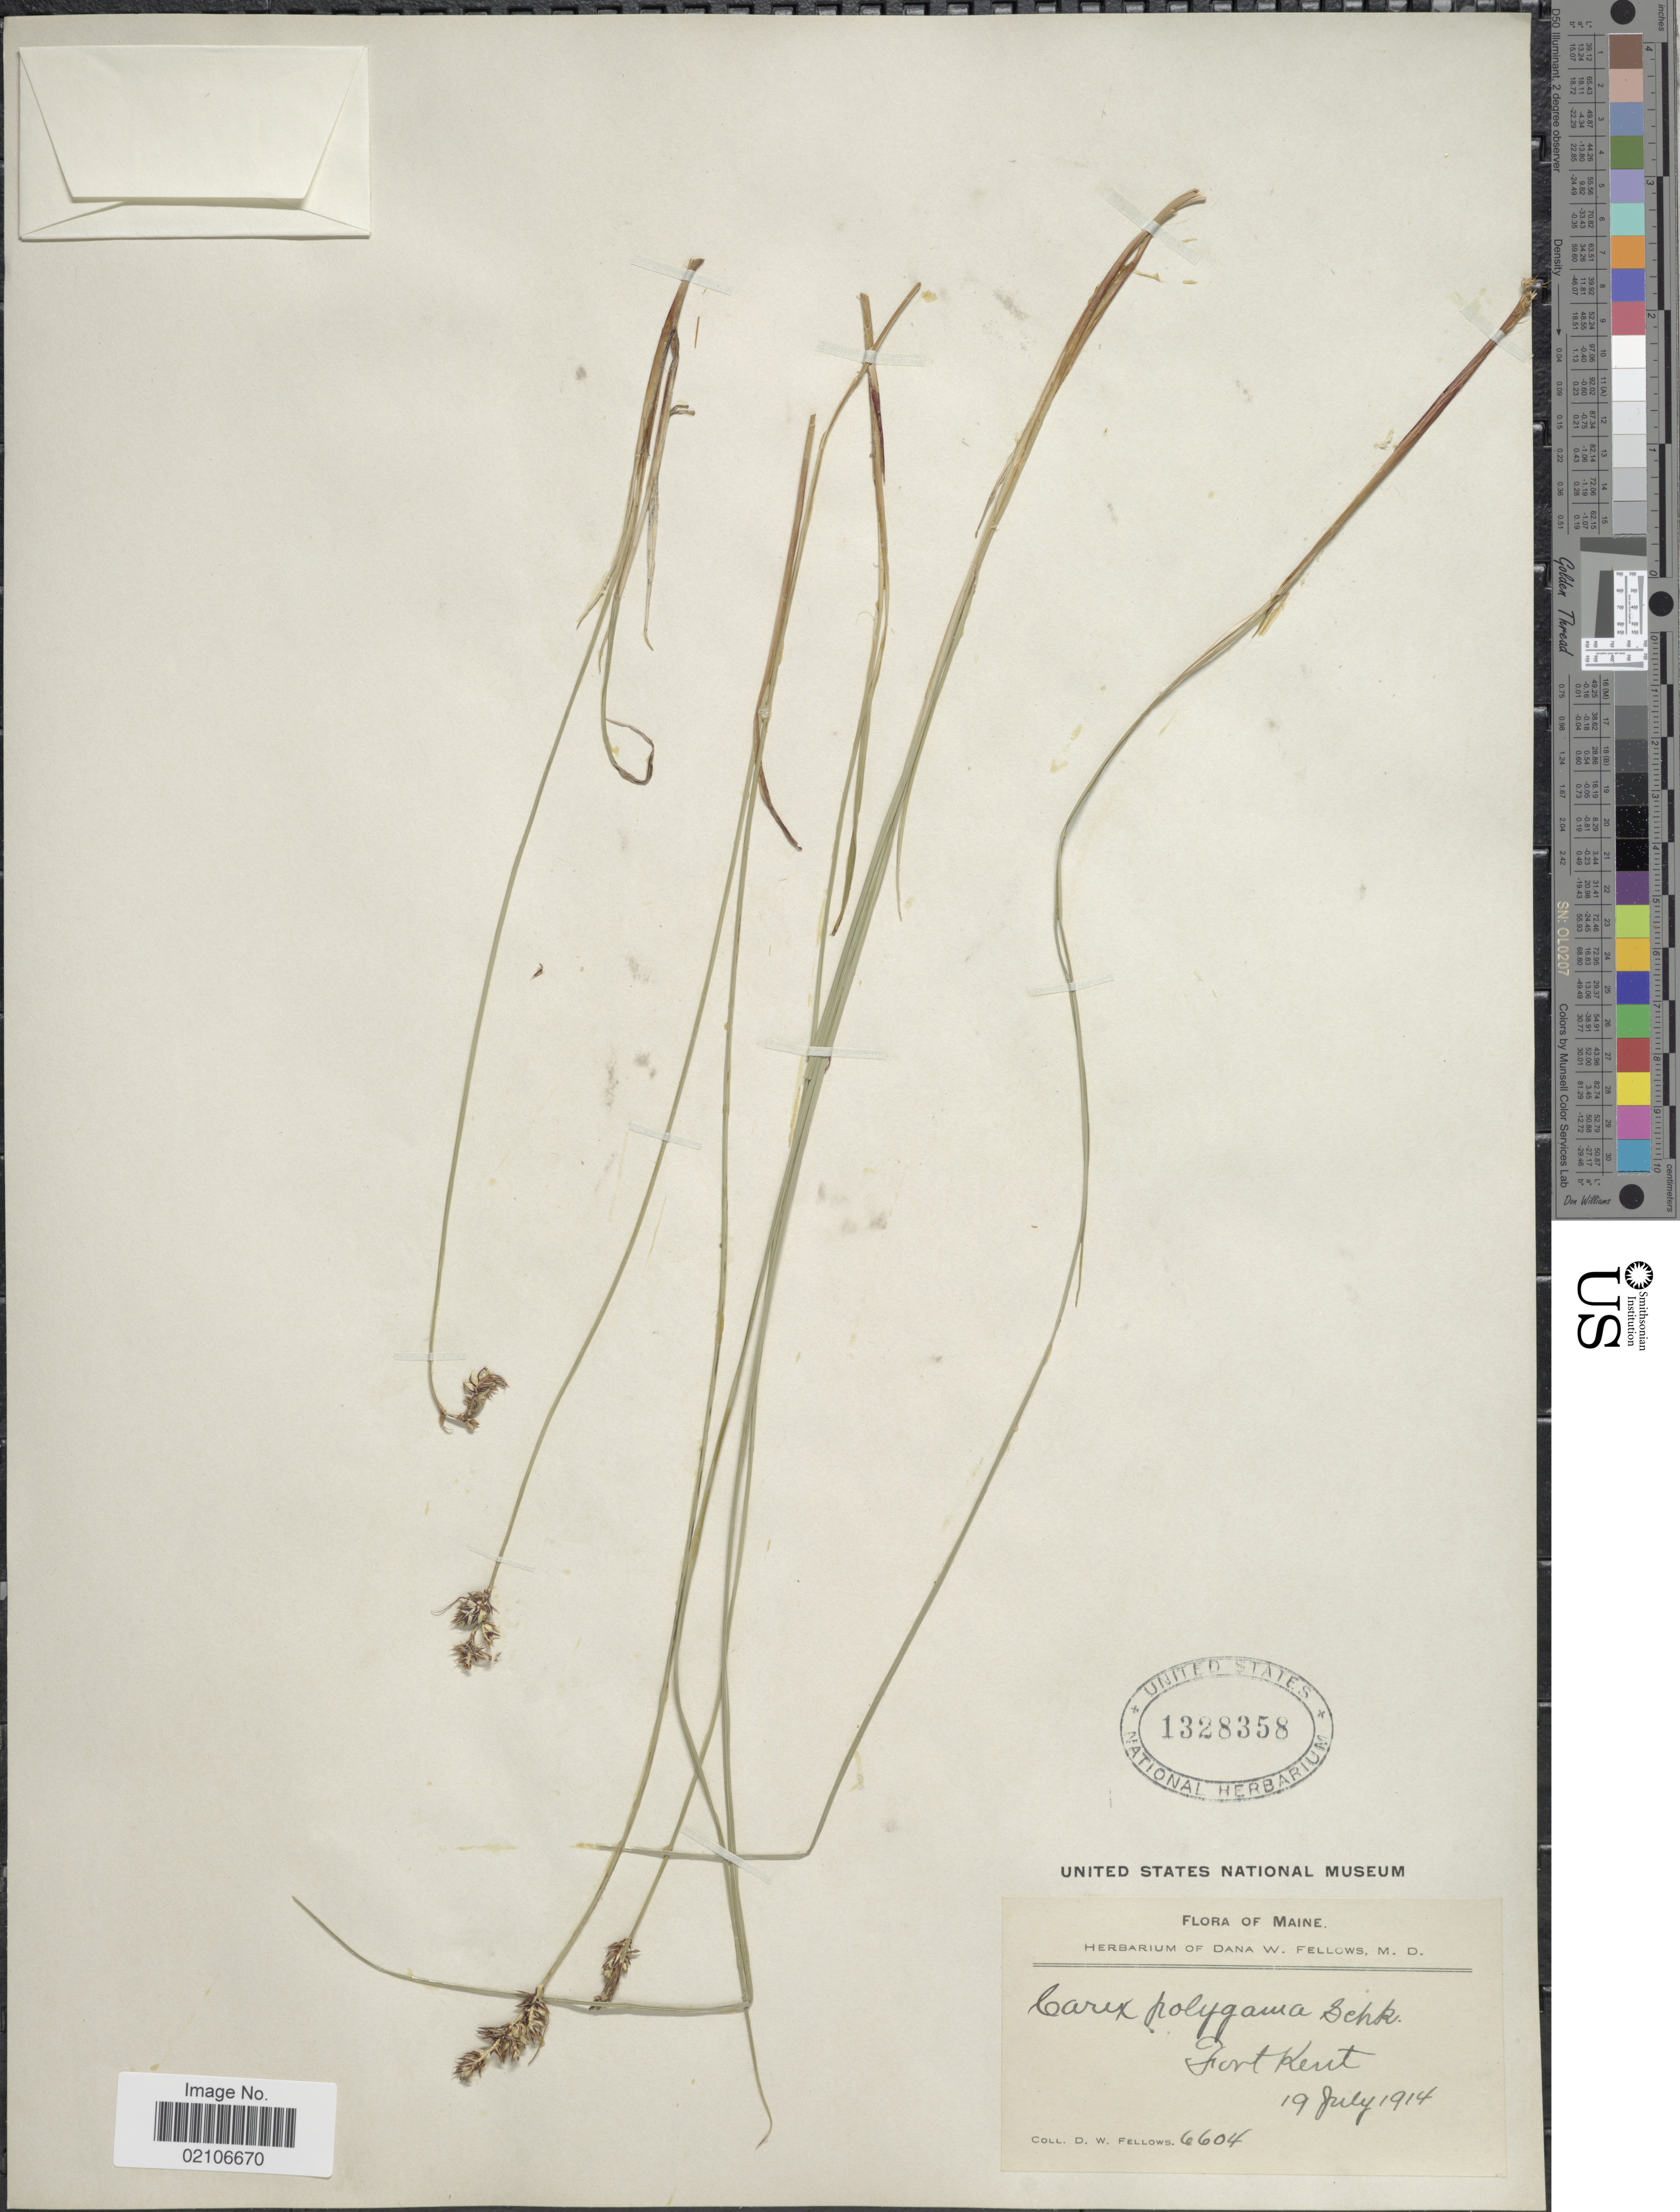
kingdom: Plantae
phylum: Tracheophyta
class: Liliopsida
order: Poales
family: Cyperaceae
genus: Carex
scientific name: Carex buxbaumii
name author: Wahlenb.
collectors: D. W. Fellows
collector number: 6604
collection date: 1914-07-19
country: United States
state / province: Maine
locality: Fort Kent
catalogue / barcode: US 1328358